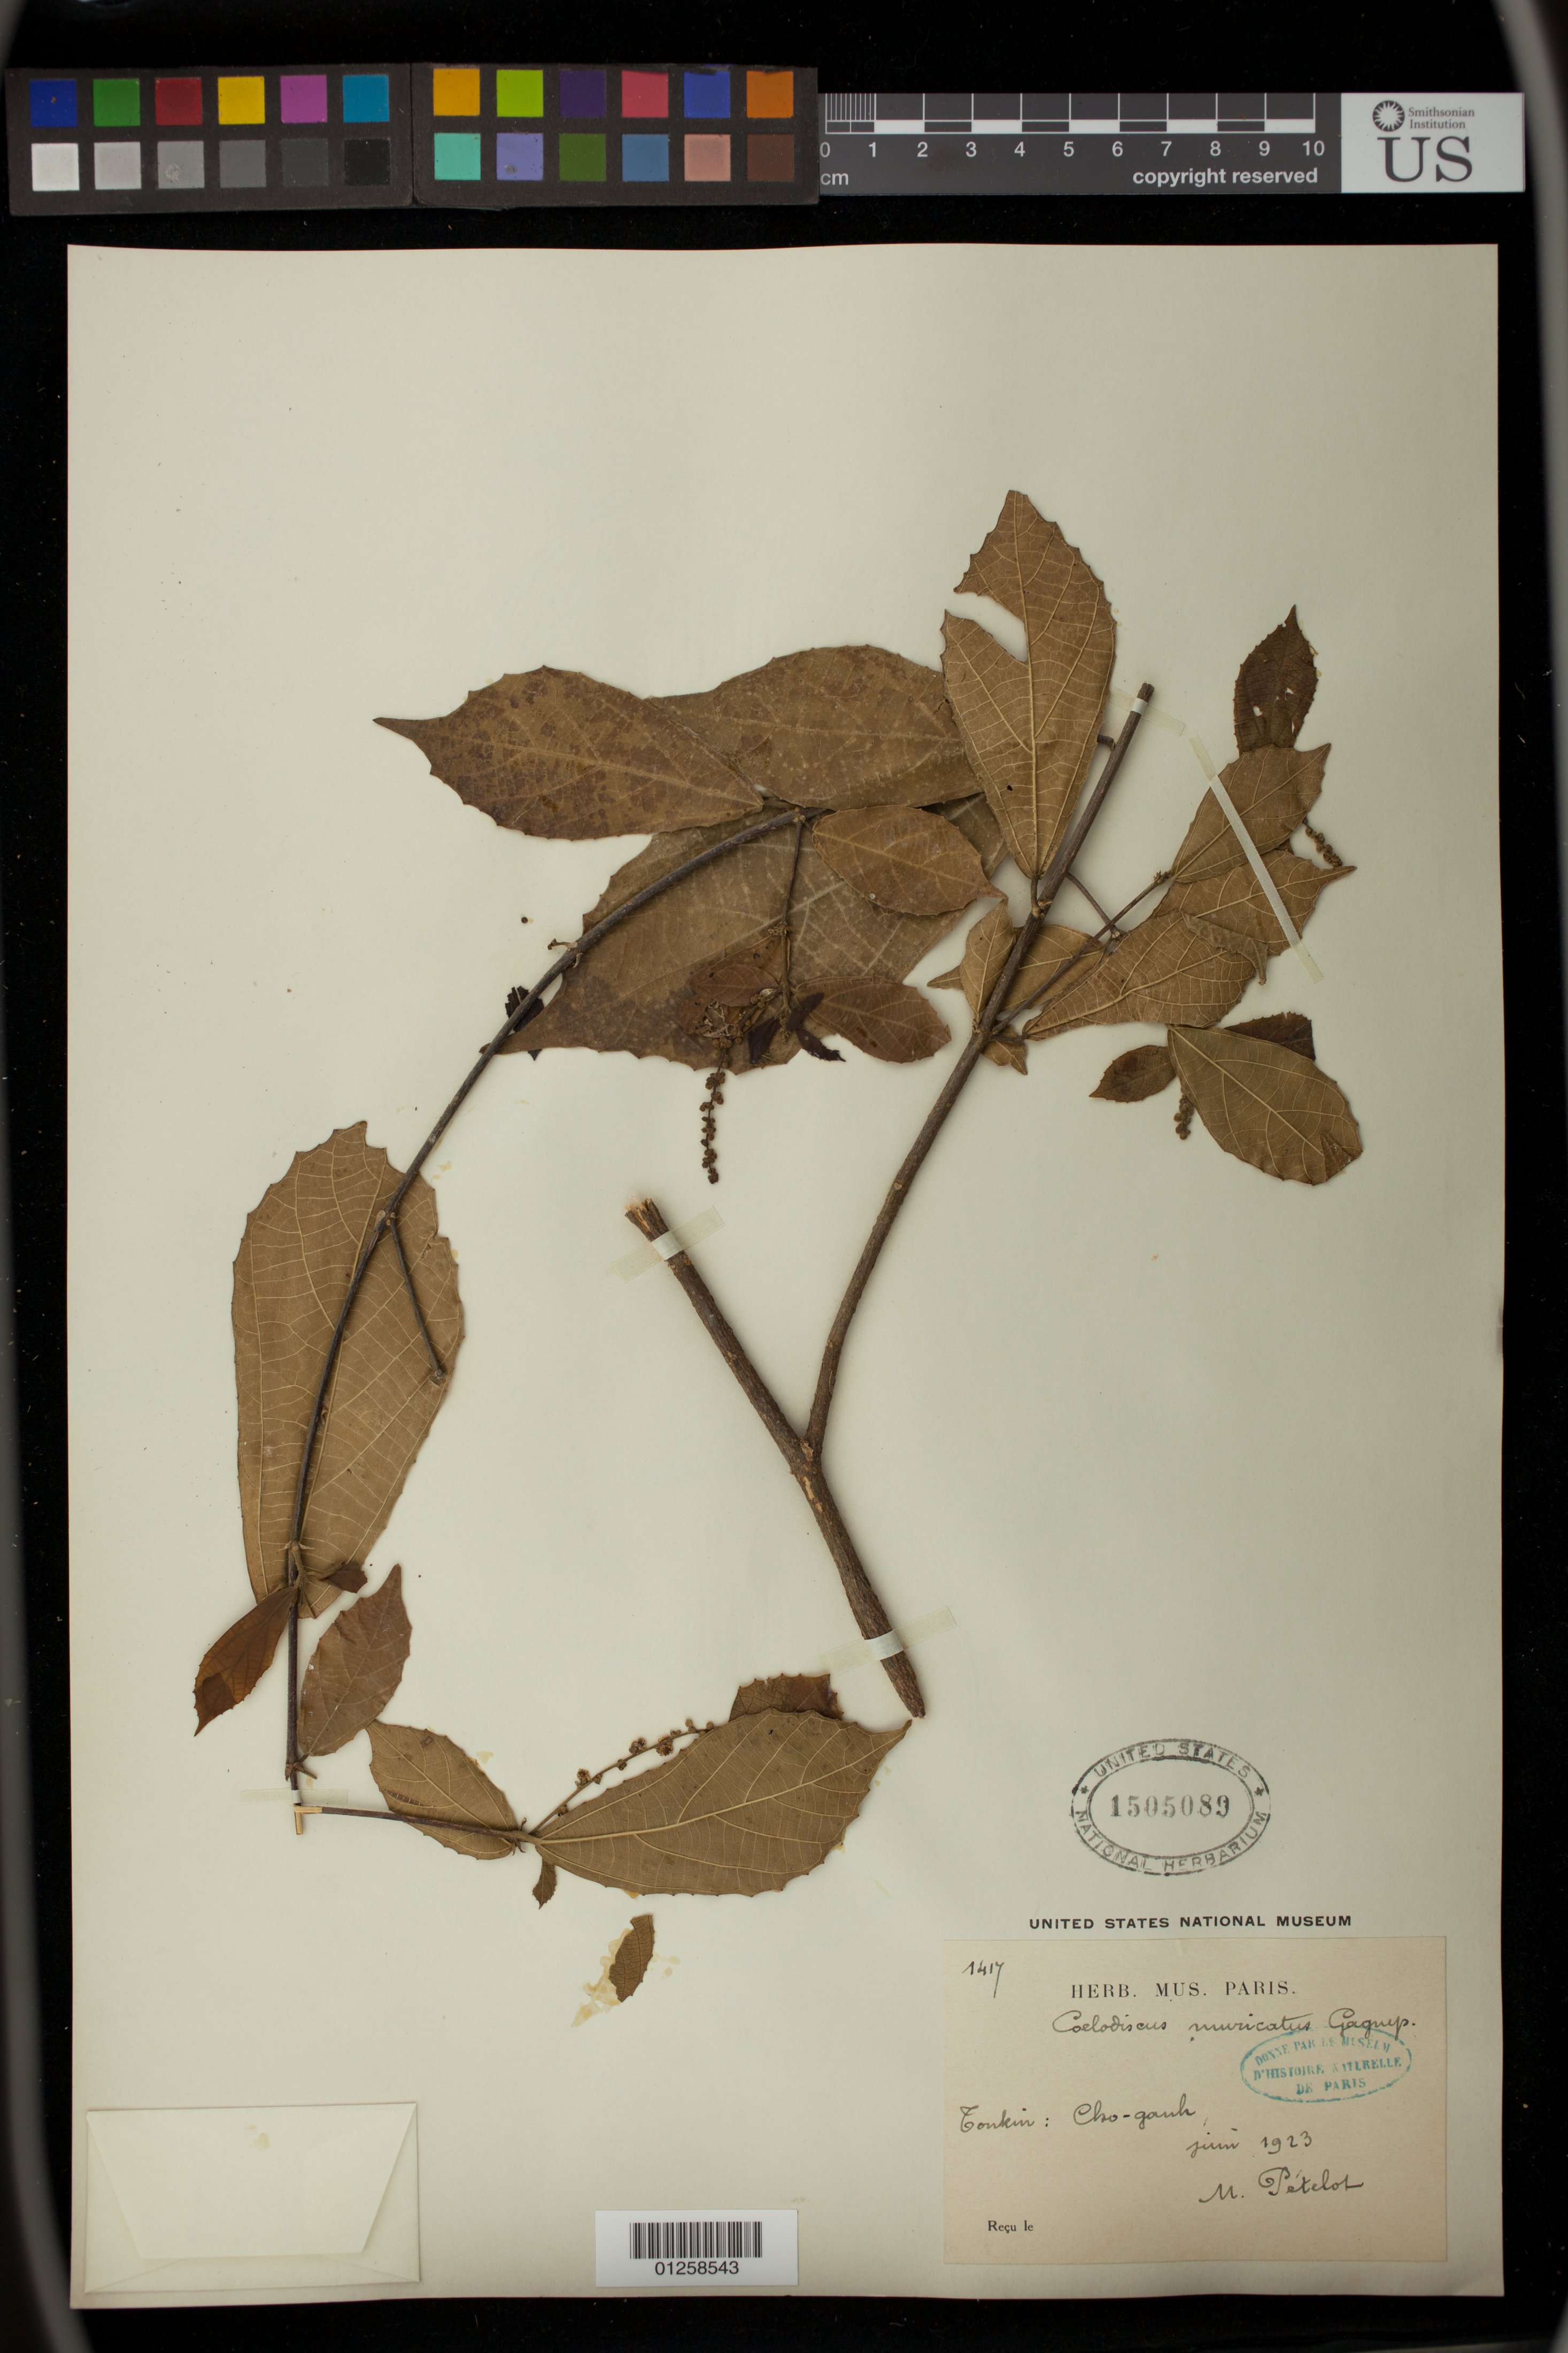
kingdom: Plantae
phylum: Tracheophyta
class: Magnoliopsida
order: Malpighiales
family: Phyllanthaceae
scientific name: Coelodiscus muricatus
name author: (Wight) Gagnep.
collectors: M. Petelot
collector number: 1417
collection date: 1923-06-01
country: France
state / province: Île-de-France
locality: Paris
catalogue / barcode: US 1505089